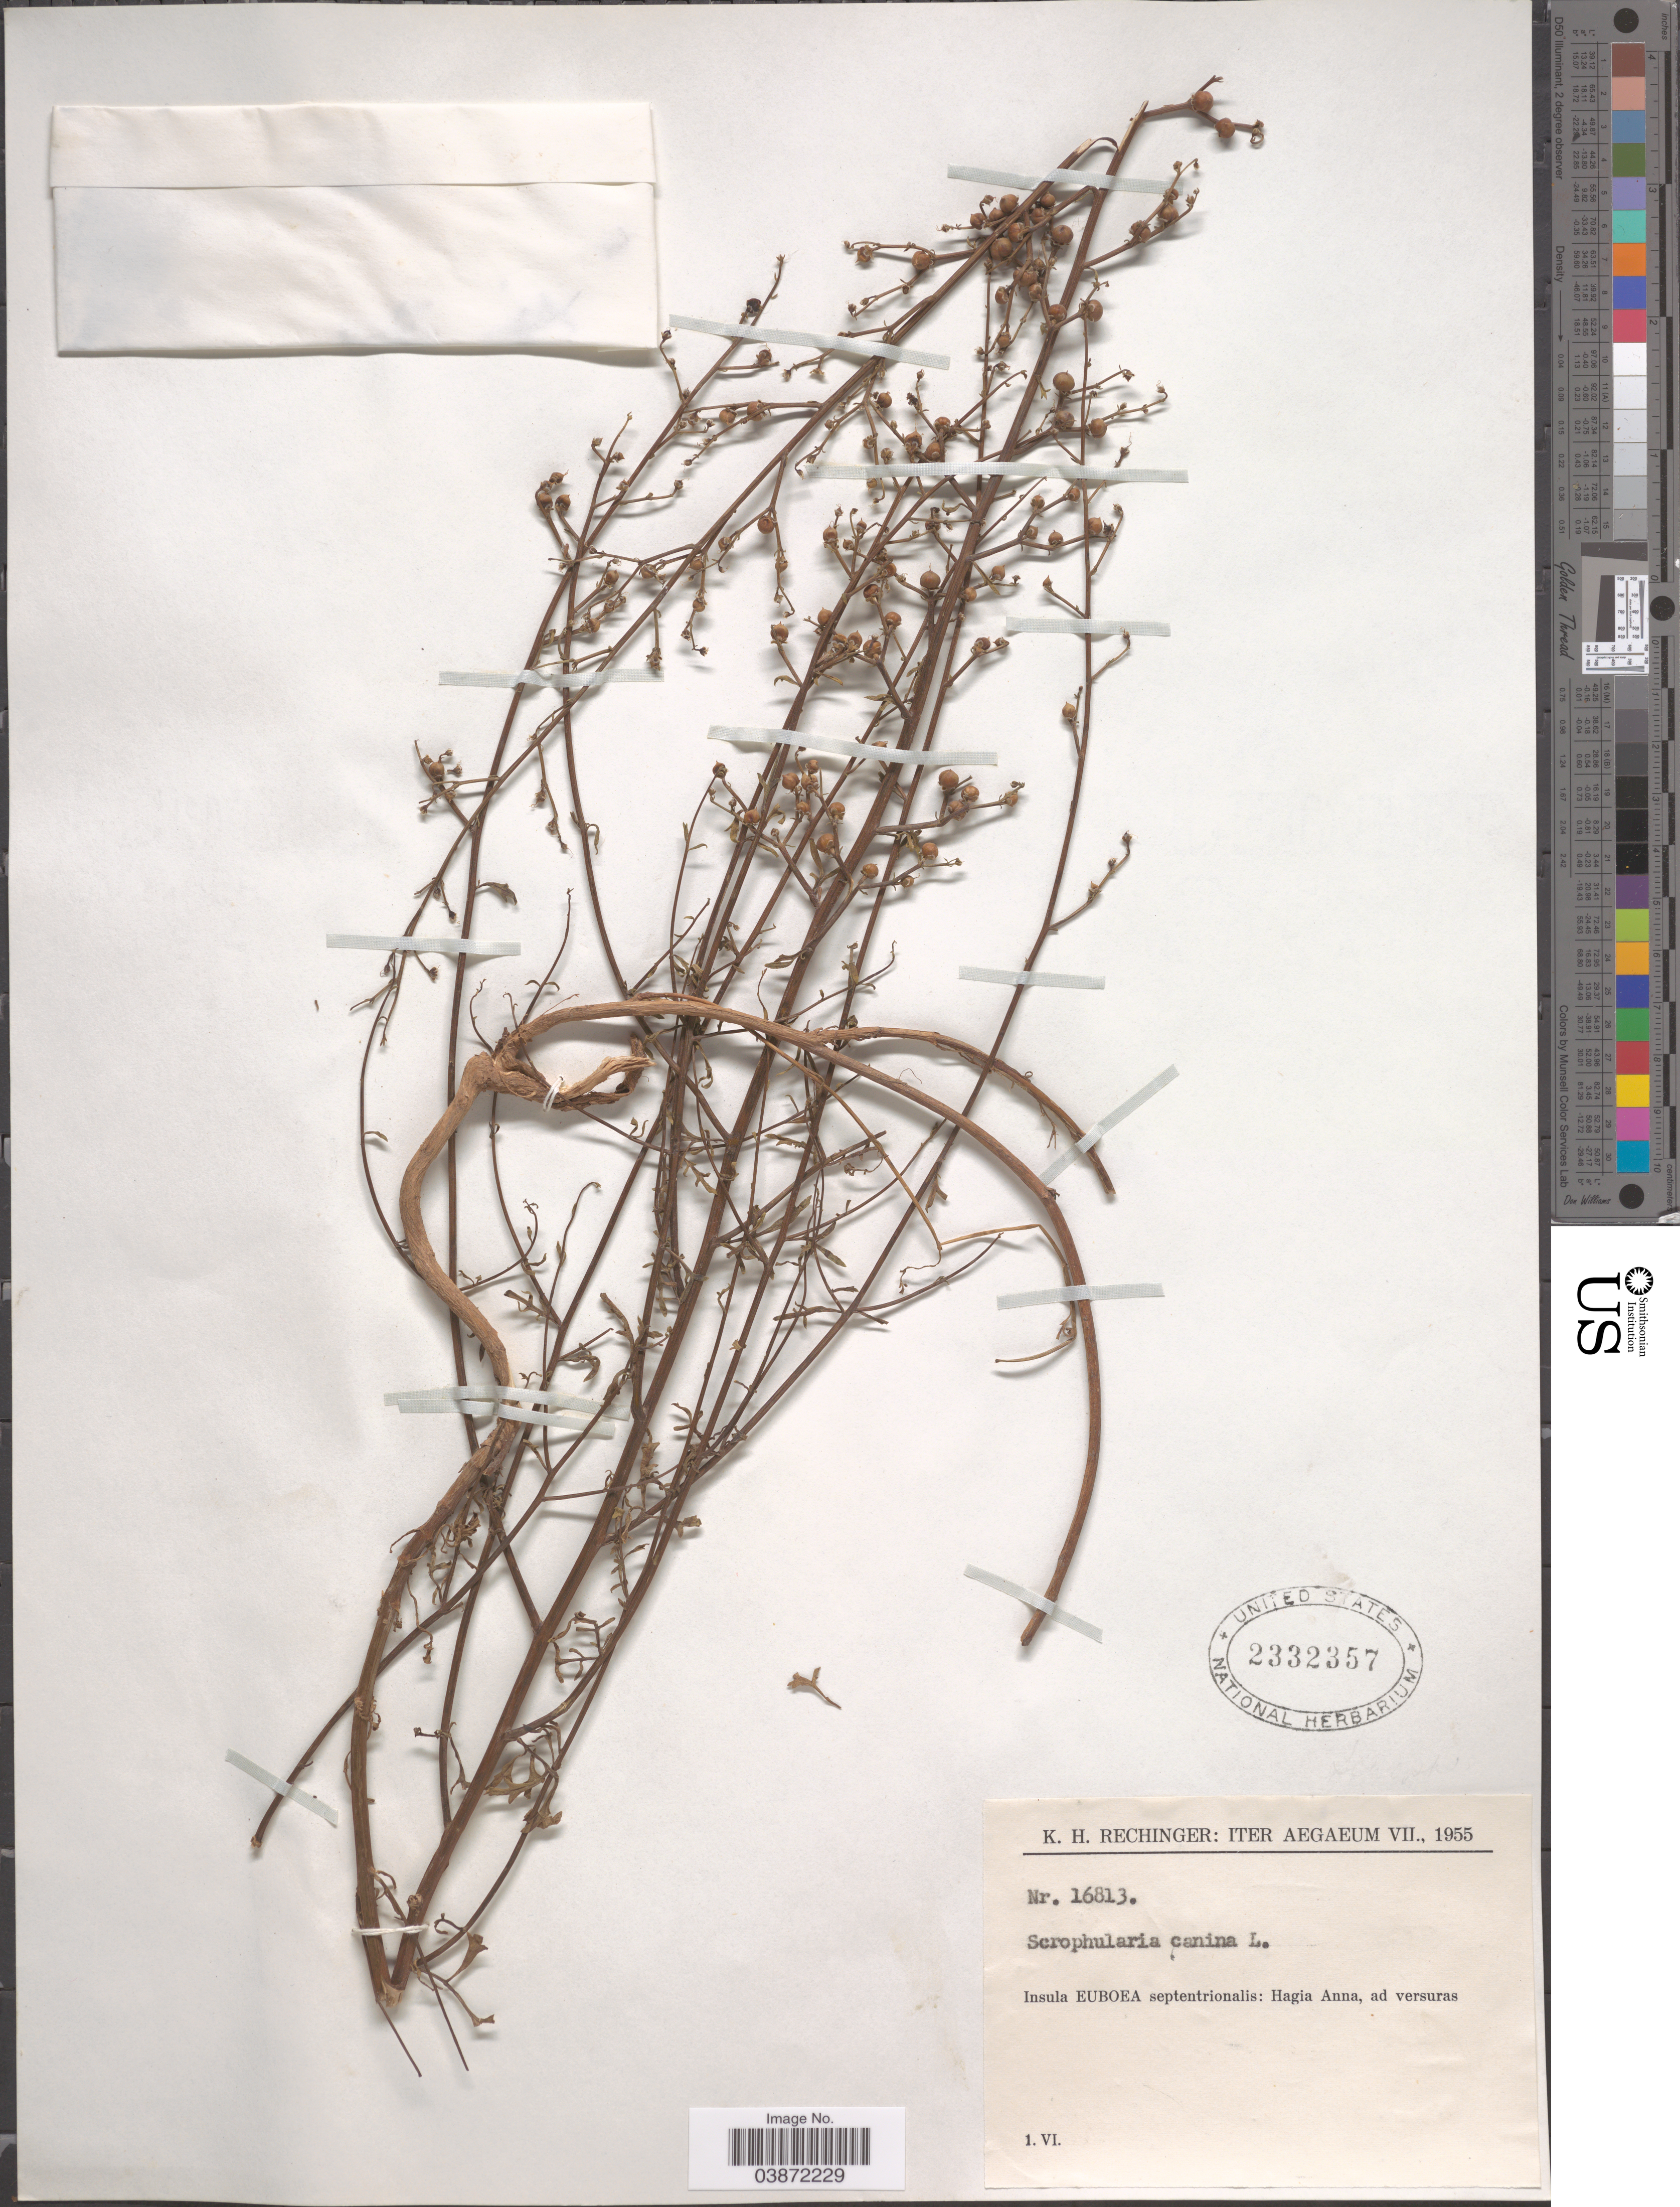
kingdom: Plantae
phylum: Tracheophyta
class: Magnoliopsida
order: Lamiales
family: Scrophulariaceae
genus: Scrophularia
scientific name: Scrophularia canina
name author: L.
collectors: K. H. Rechinger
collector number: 16813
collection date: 1955-06-01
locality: Aegaeum. Insula Euboea septentrionalis: Hagia Anna, ad versuras.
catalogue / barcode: US 2332357